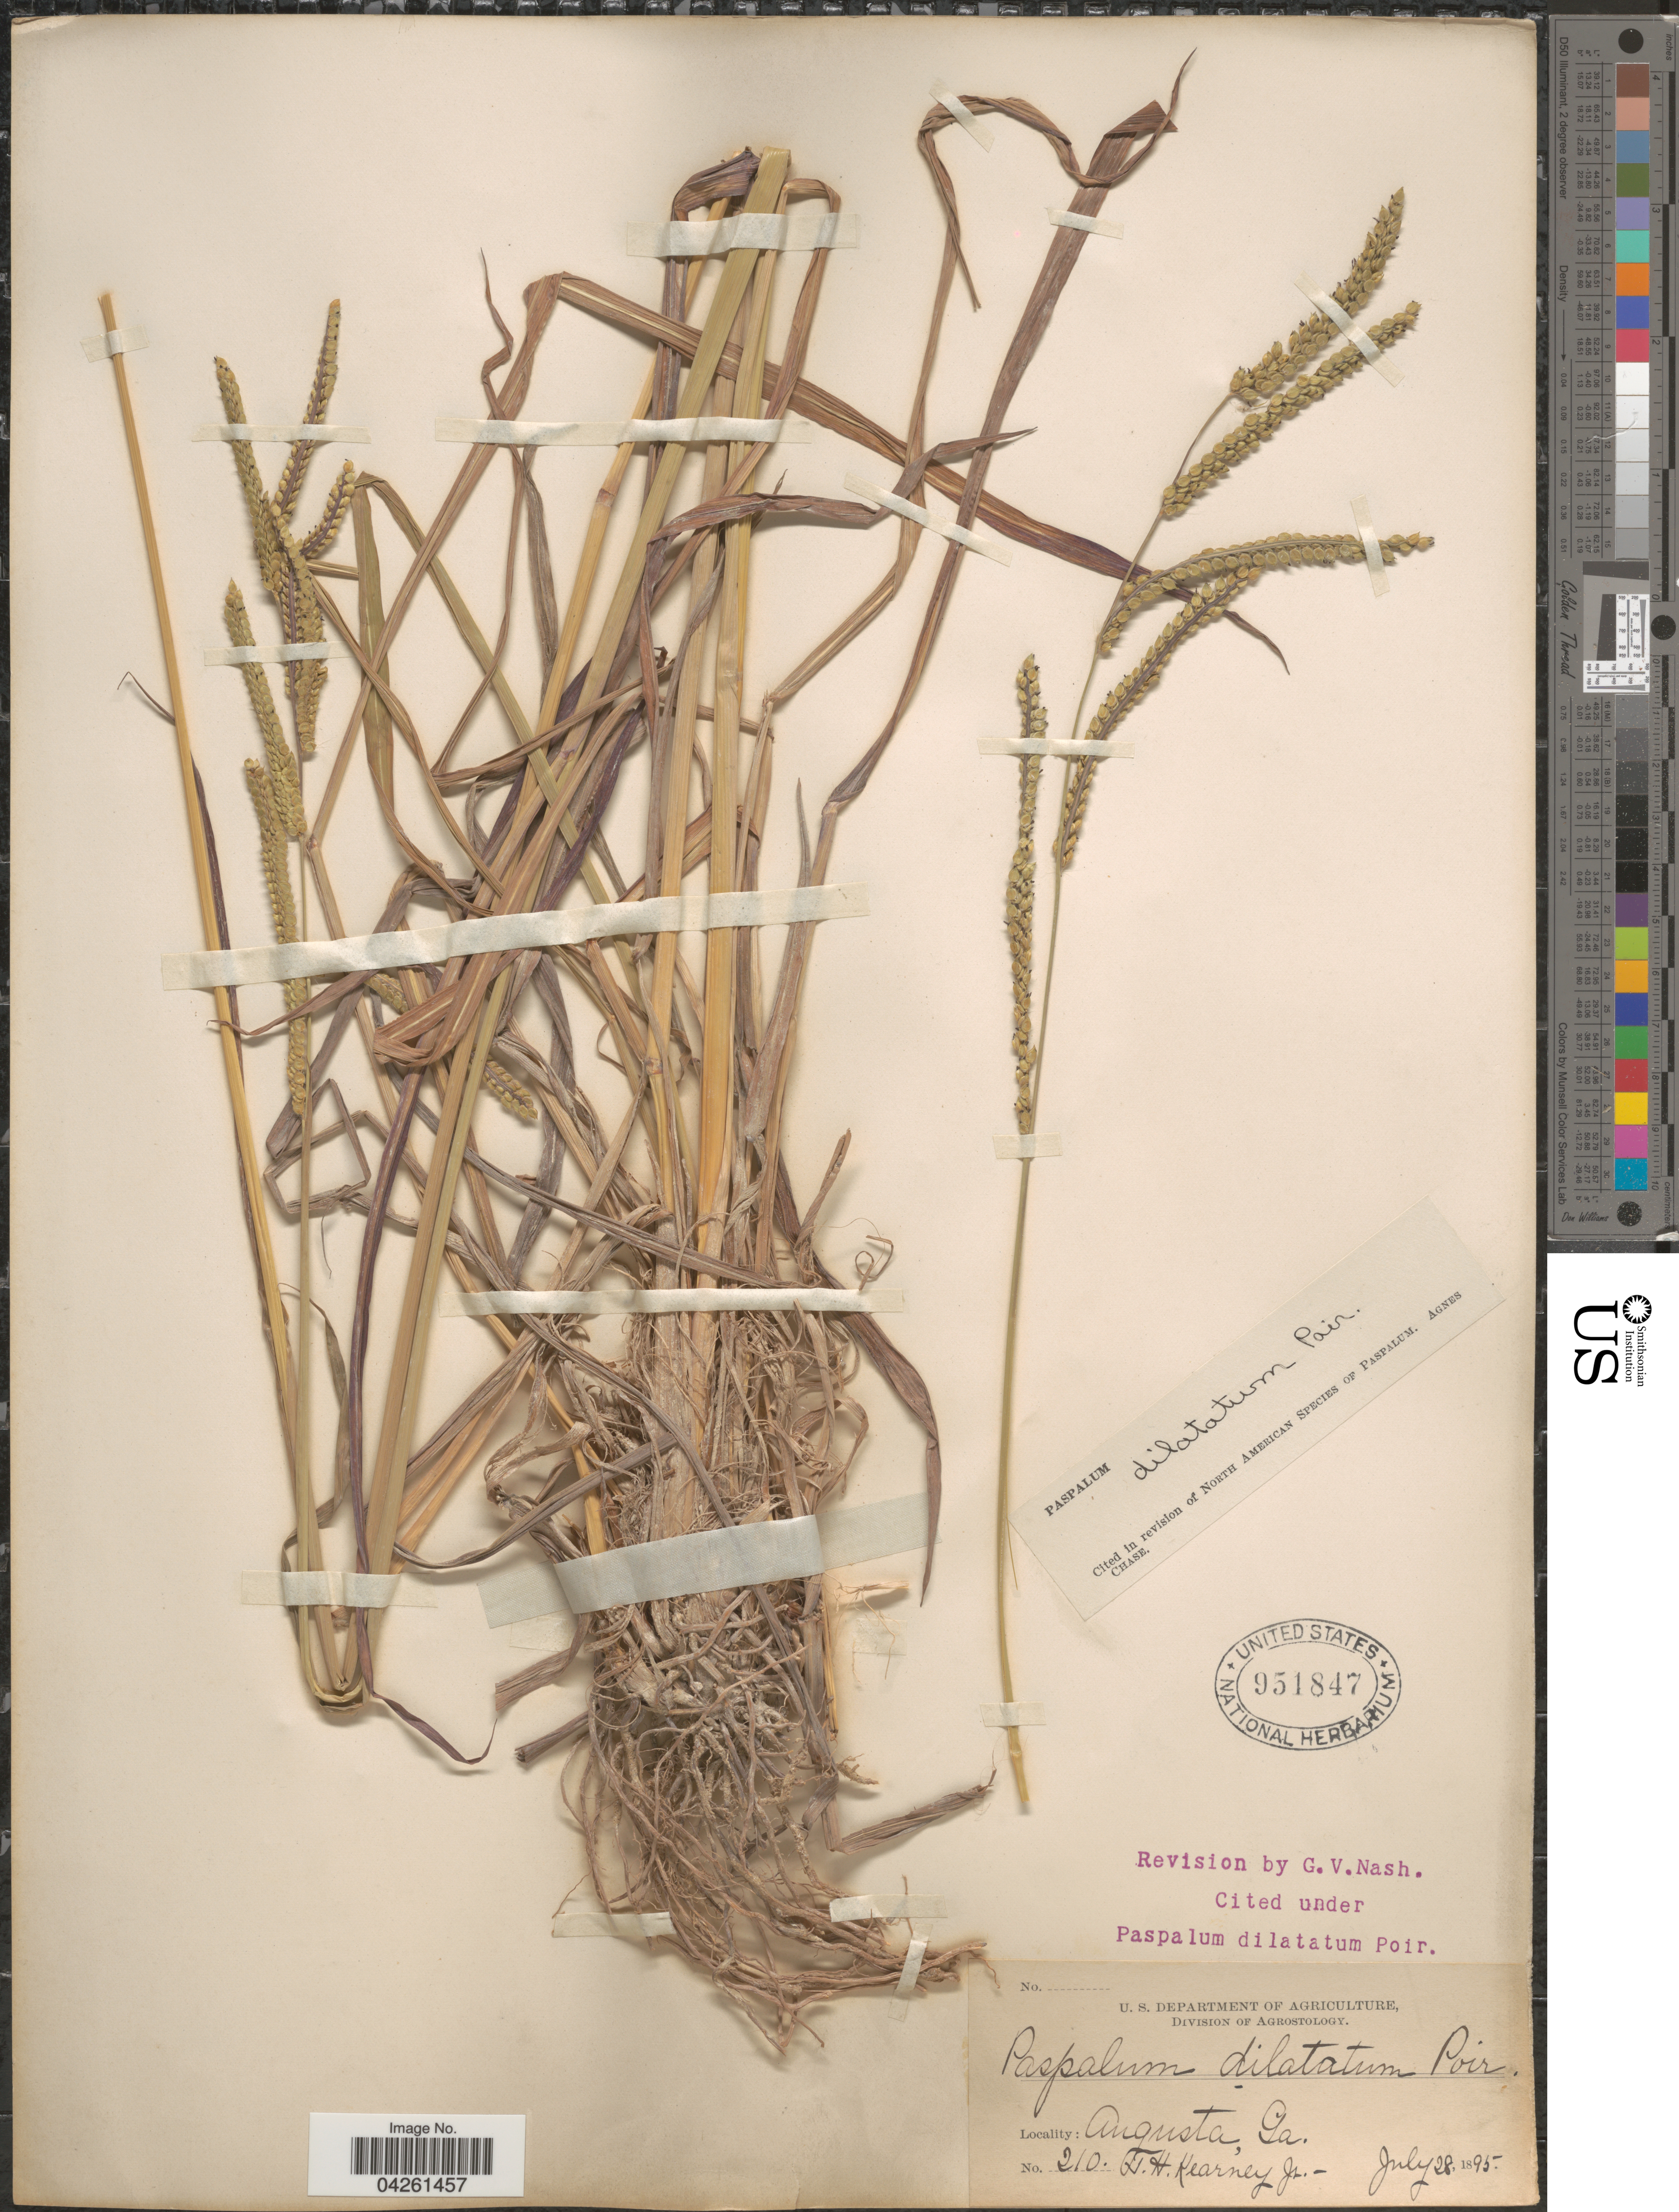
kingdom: Plantae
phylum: Tracheophyta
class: Liliopsida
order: Poales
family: Poaceae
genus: Paspalum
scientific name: Paspalum dilatatum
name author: Poir.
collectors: T. H. Kearney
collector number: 210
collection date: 1895-07-28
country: United States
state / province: Georgia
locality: Augusta.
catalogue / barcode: US 951847